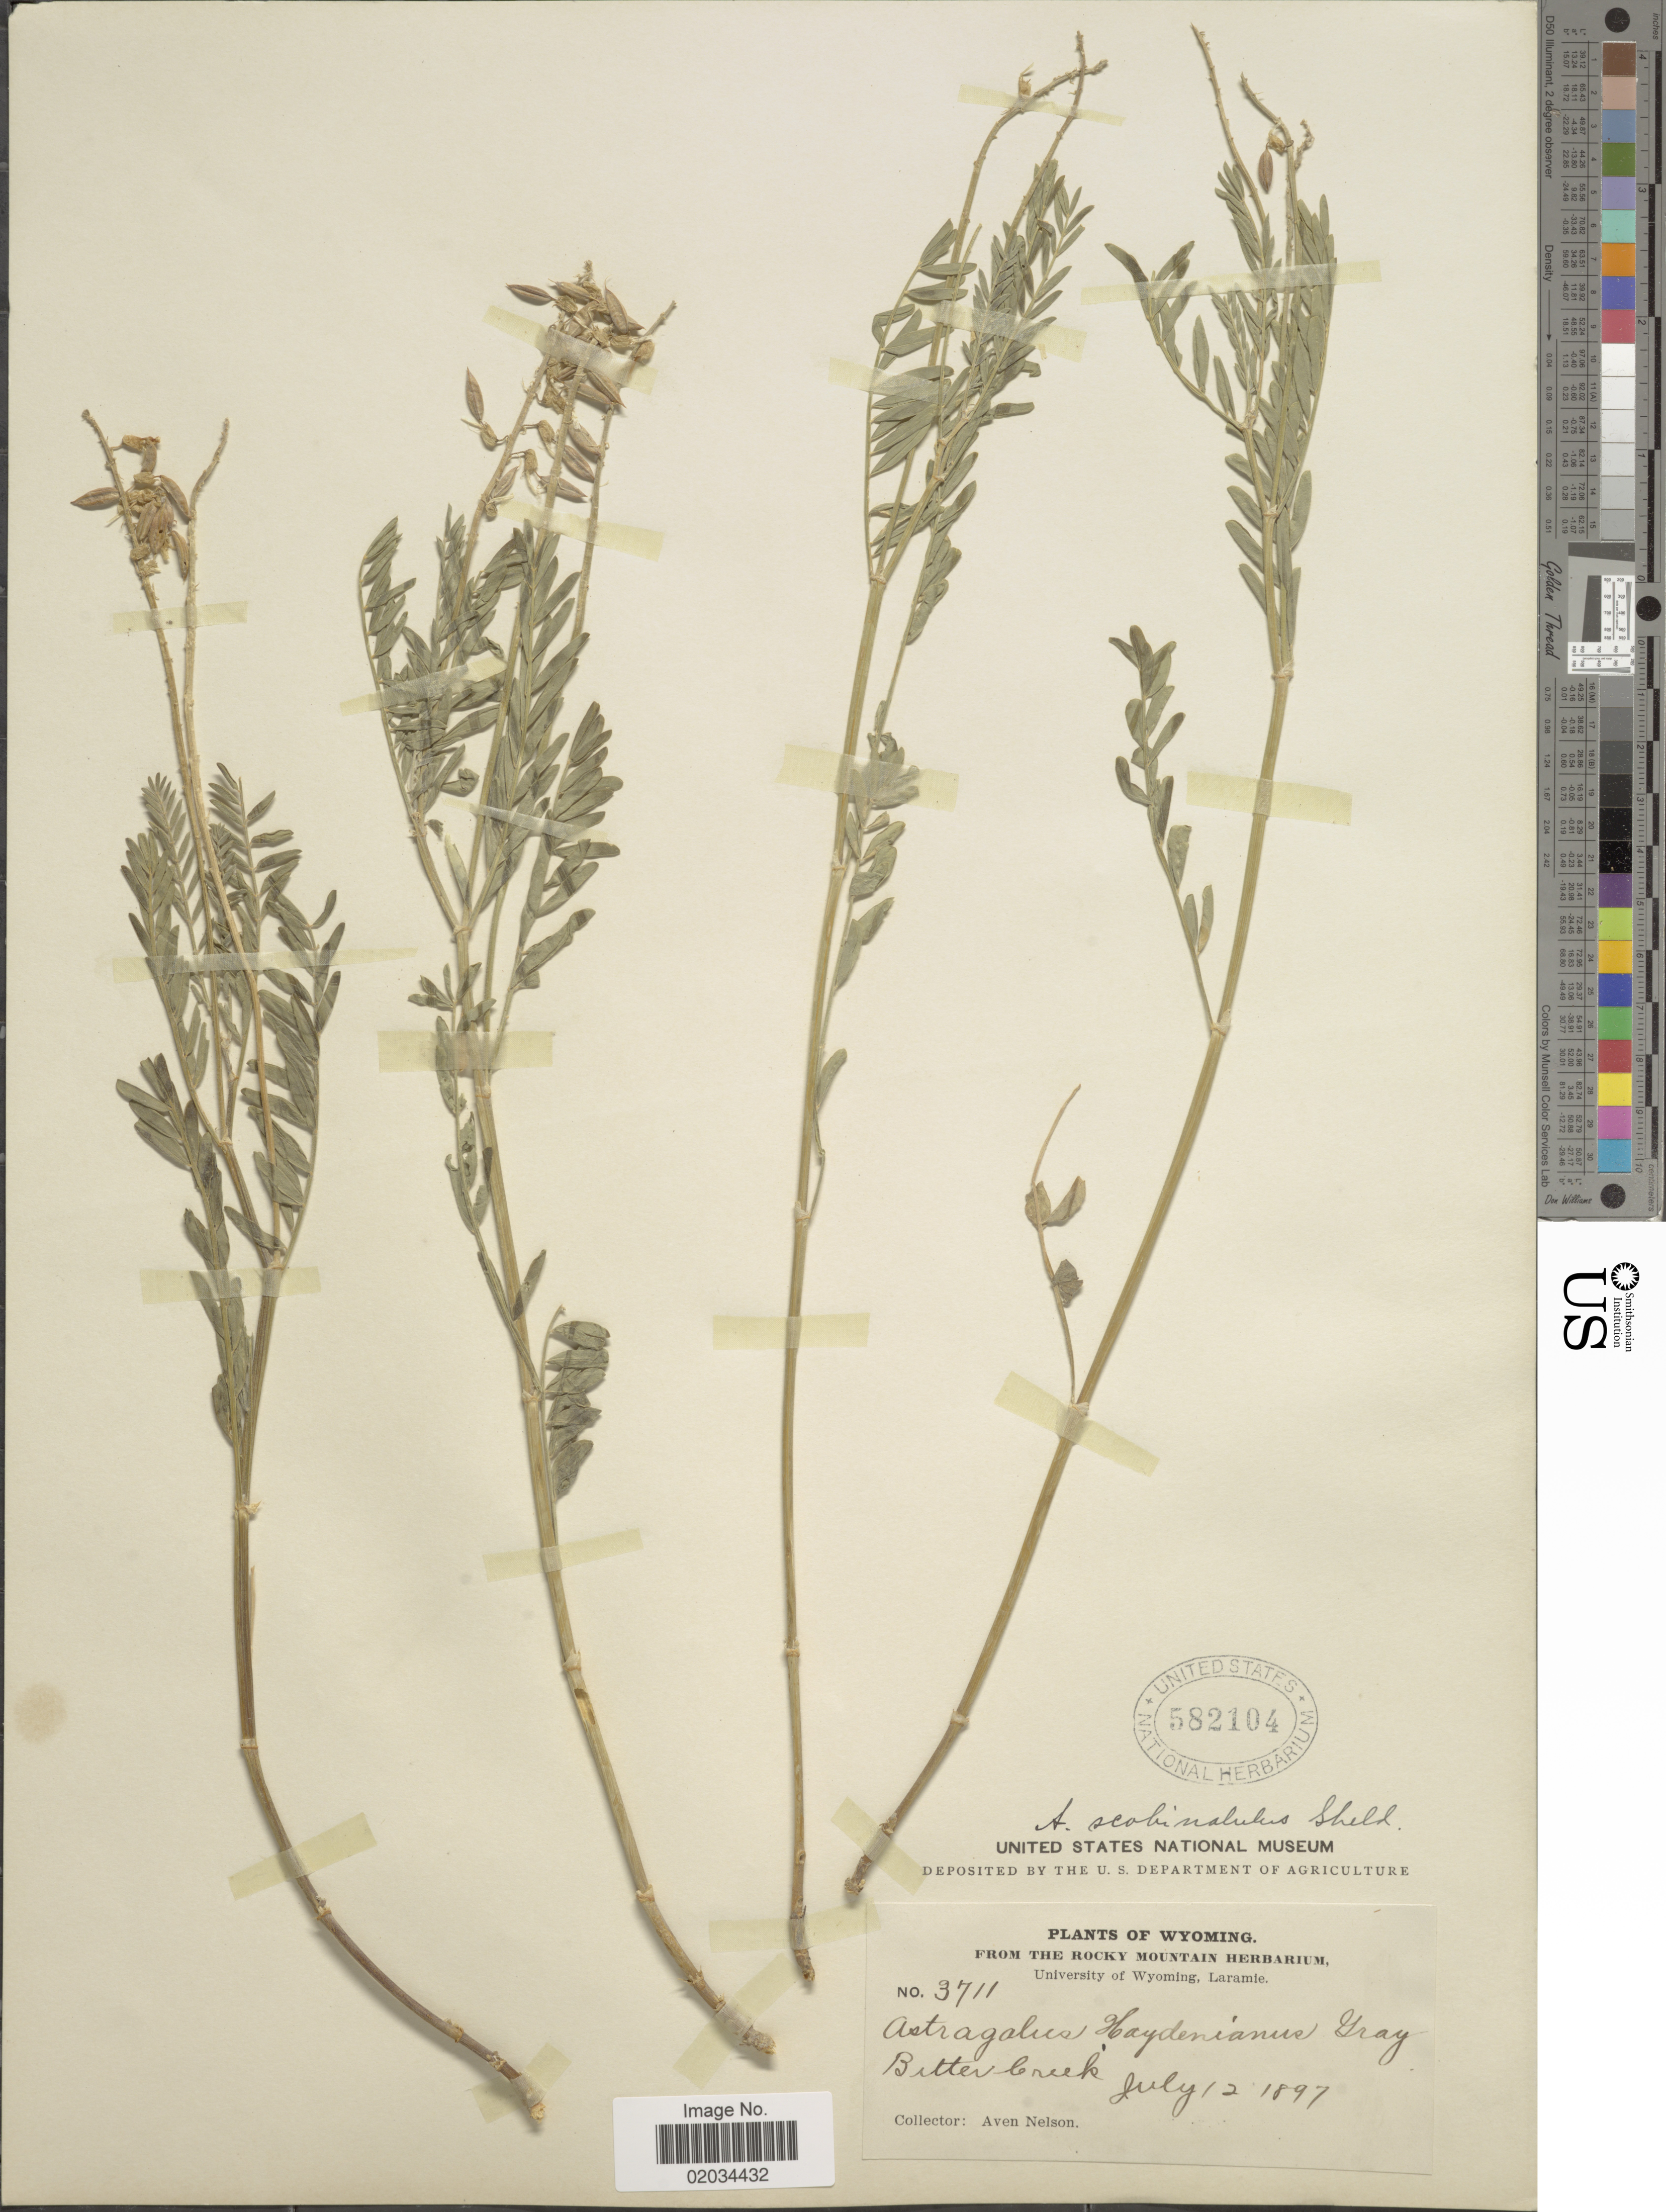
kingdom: Plantae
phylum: Tracheophyta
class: Magnoliopsida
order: Fabales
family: Fabaceae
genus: Astragalus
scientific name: Astragalus scobinatulus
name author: E. Sheld.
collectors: A. Nelson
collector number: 3711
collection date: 1897-07-12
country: United States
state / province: Wyoming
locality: Bitter Creek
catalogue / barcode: US 582104